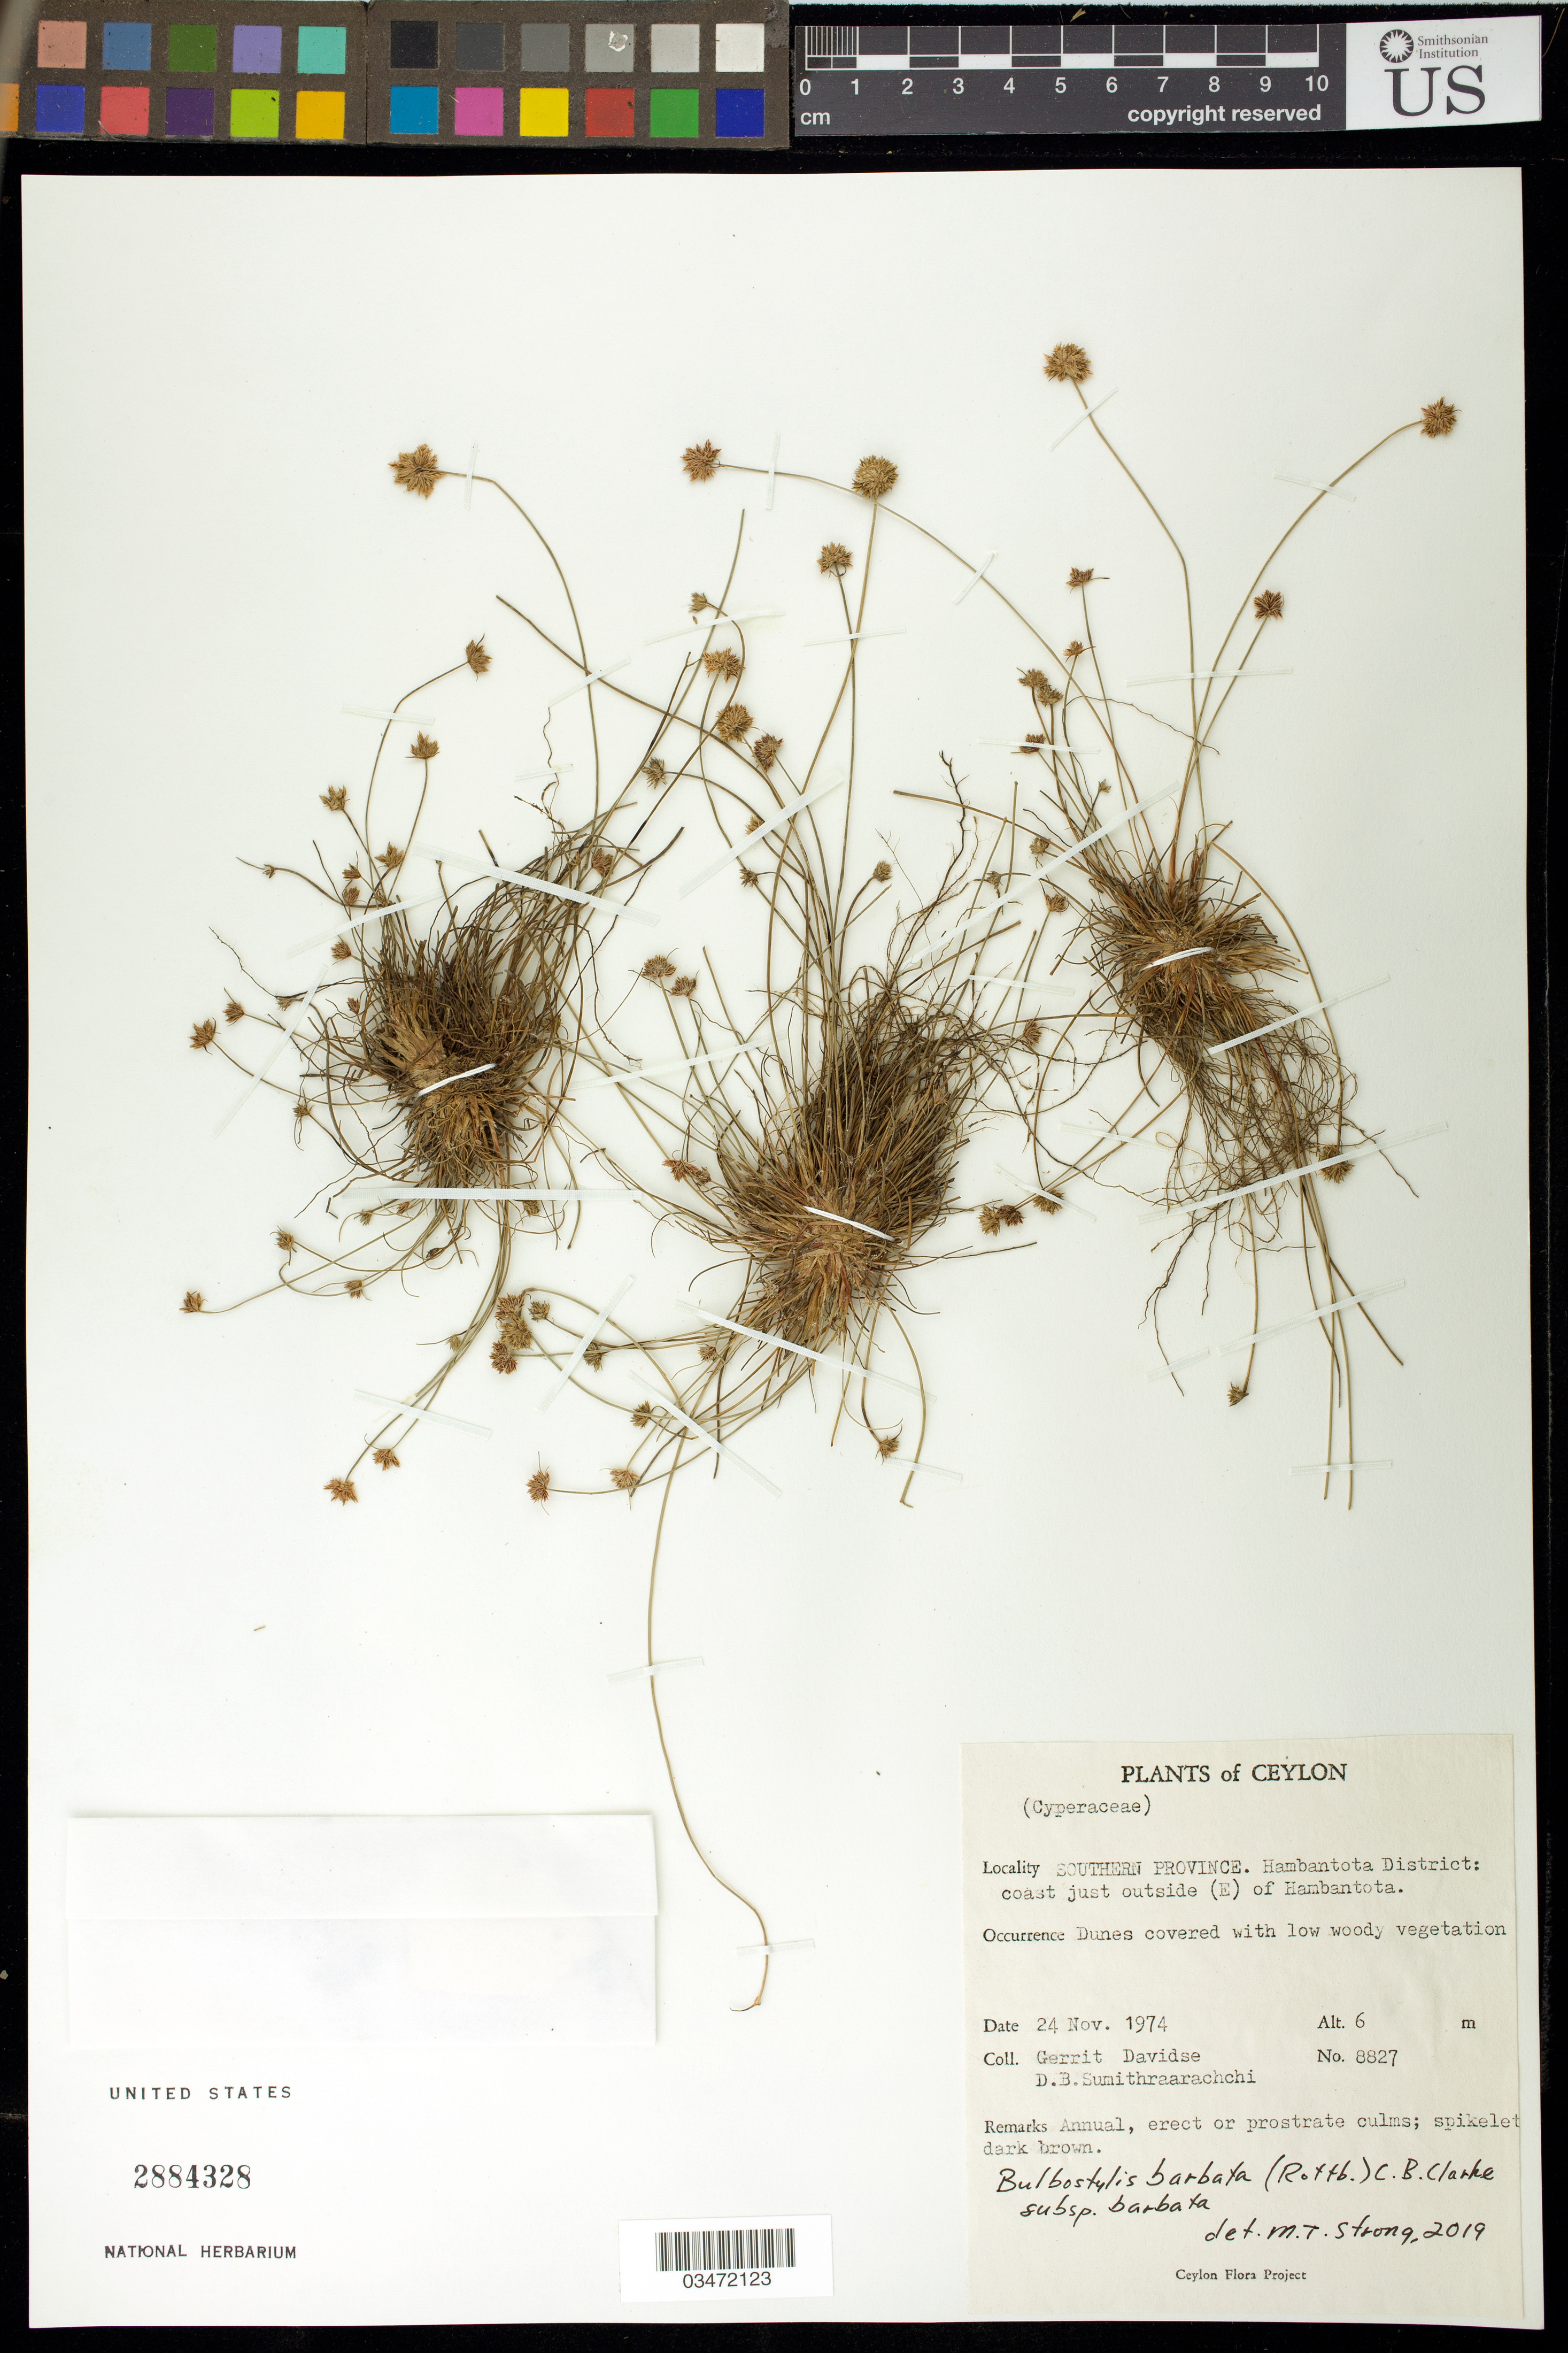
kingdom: Plantae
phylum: Tracheophyta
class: Liliopsida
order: Poales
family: Cyperaceae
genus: Bulbostylis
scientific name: Bulbostylis barbata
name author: (Rottb.) C.B. Clarke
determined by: Strong, M. T., (US), Smithsonian Institution - National Museum of Natural History (UNITED STATES)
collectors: G. Davidse & D. B. Sumithraarachchi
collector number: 8827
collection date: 1974-11-24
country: Sri Lanka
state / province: Southern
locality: Hambantota District: coast just outside (E) of Hambantota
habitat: Dunes covered with low woody vegetation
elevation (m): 6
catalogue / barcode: US 2884328